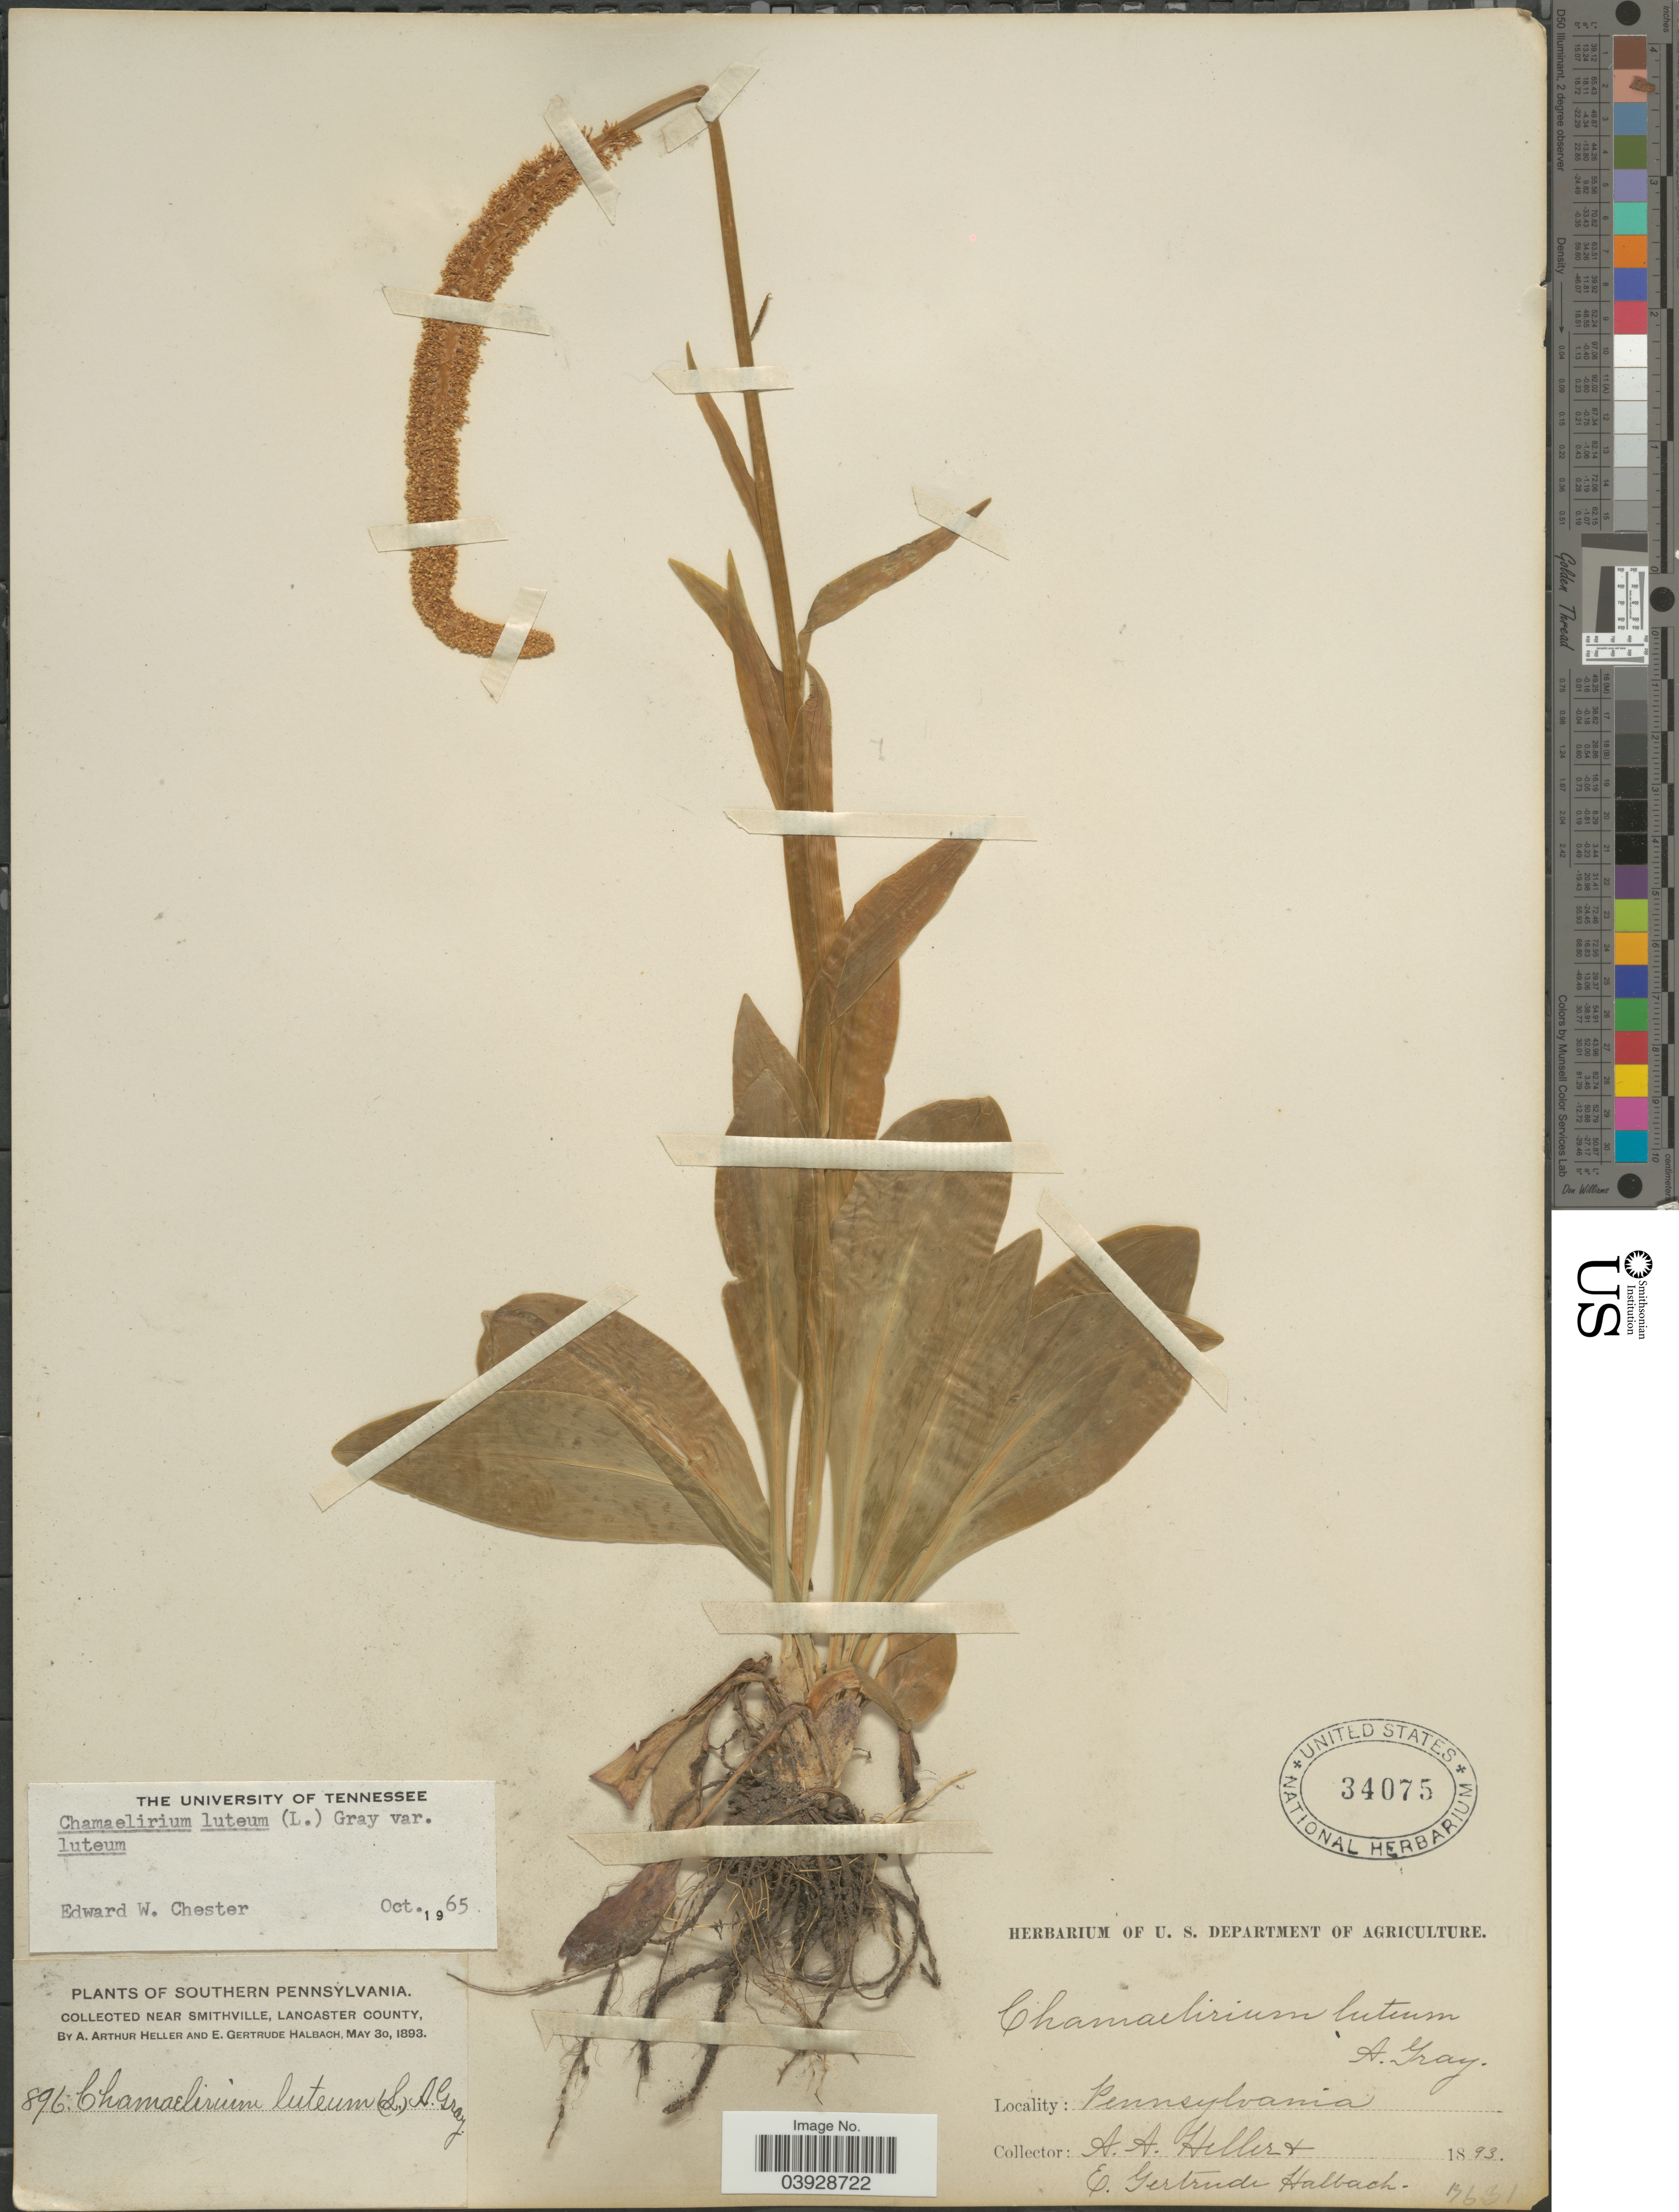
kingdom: Plantae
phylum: Tracheophyta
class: Liliopsida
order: Liliales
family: Melanthiaceae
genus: Chamaelirium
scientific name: Chamaelirium luteum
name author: (L.) A. Gray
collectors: A. A. Heller & E. G. Halbach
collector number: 896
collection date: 1893-05-30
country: United States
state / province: Pennsylvania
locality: Southern Pennsylvania. Near Smithville, Lancaster County.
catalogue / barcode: US 34075